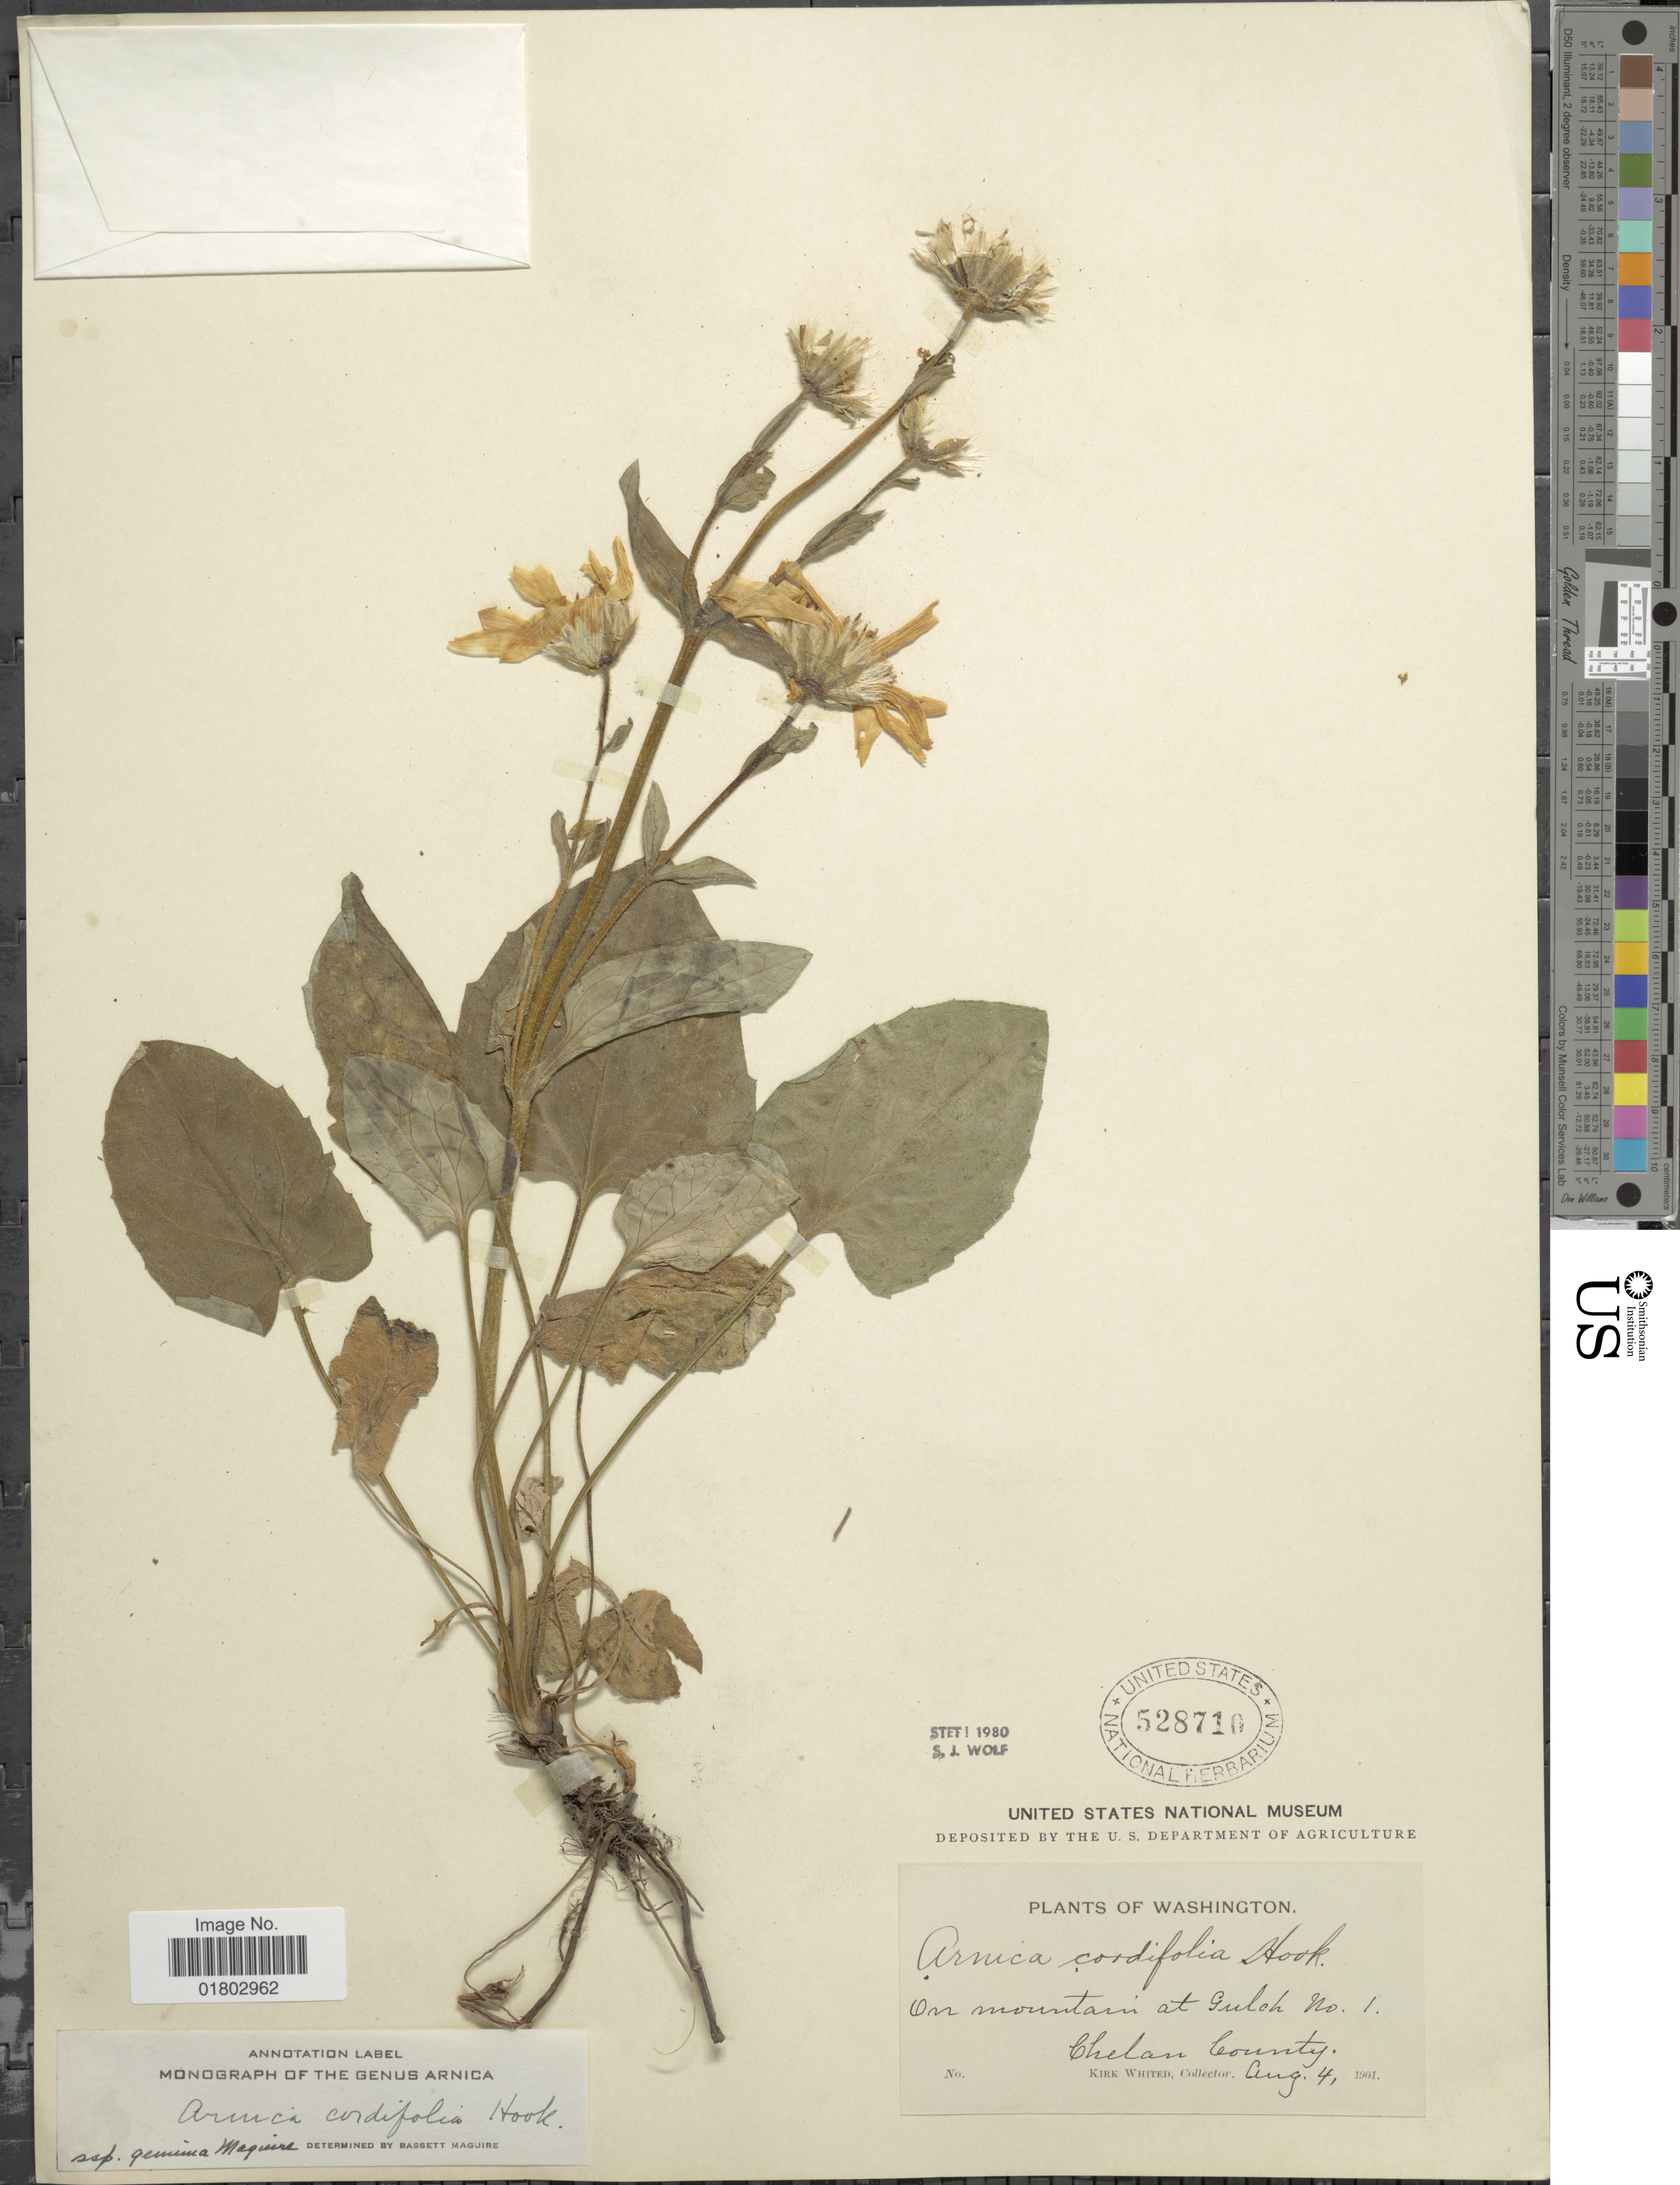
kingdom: Plantae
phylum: Tracheophyta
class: Magnoliopsida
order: Asterales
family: Asteraceae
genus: Arnica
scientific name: Arnica cordifolia subsp. genuina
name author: Maguire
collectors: K. Whited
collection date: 1901-08-04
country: United States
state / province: Washington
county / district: Chelan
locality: On mountain at Gulch No 1, Chelan County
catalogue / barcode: US 528710